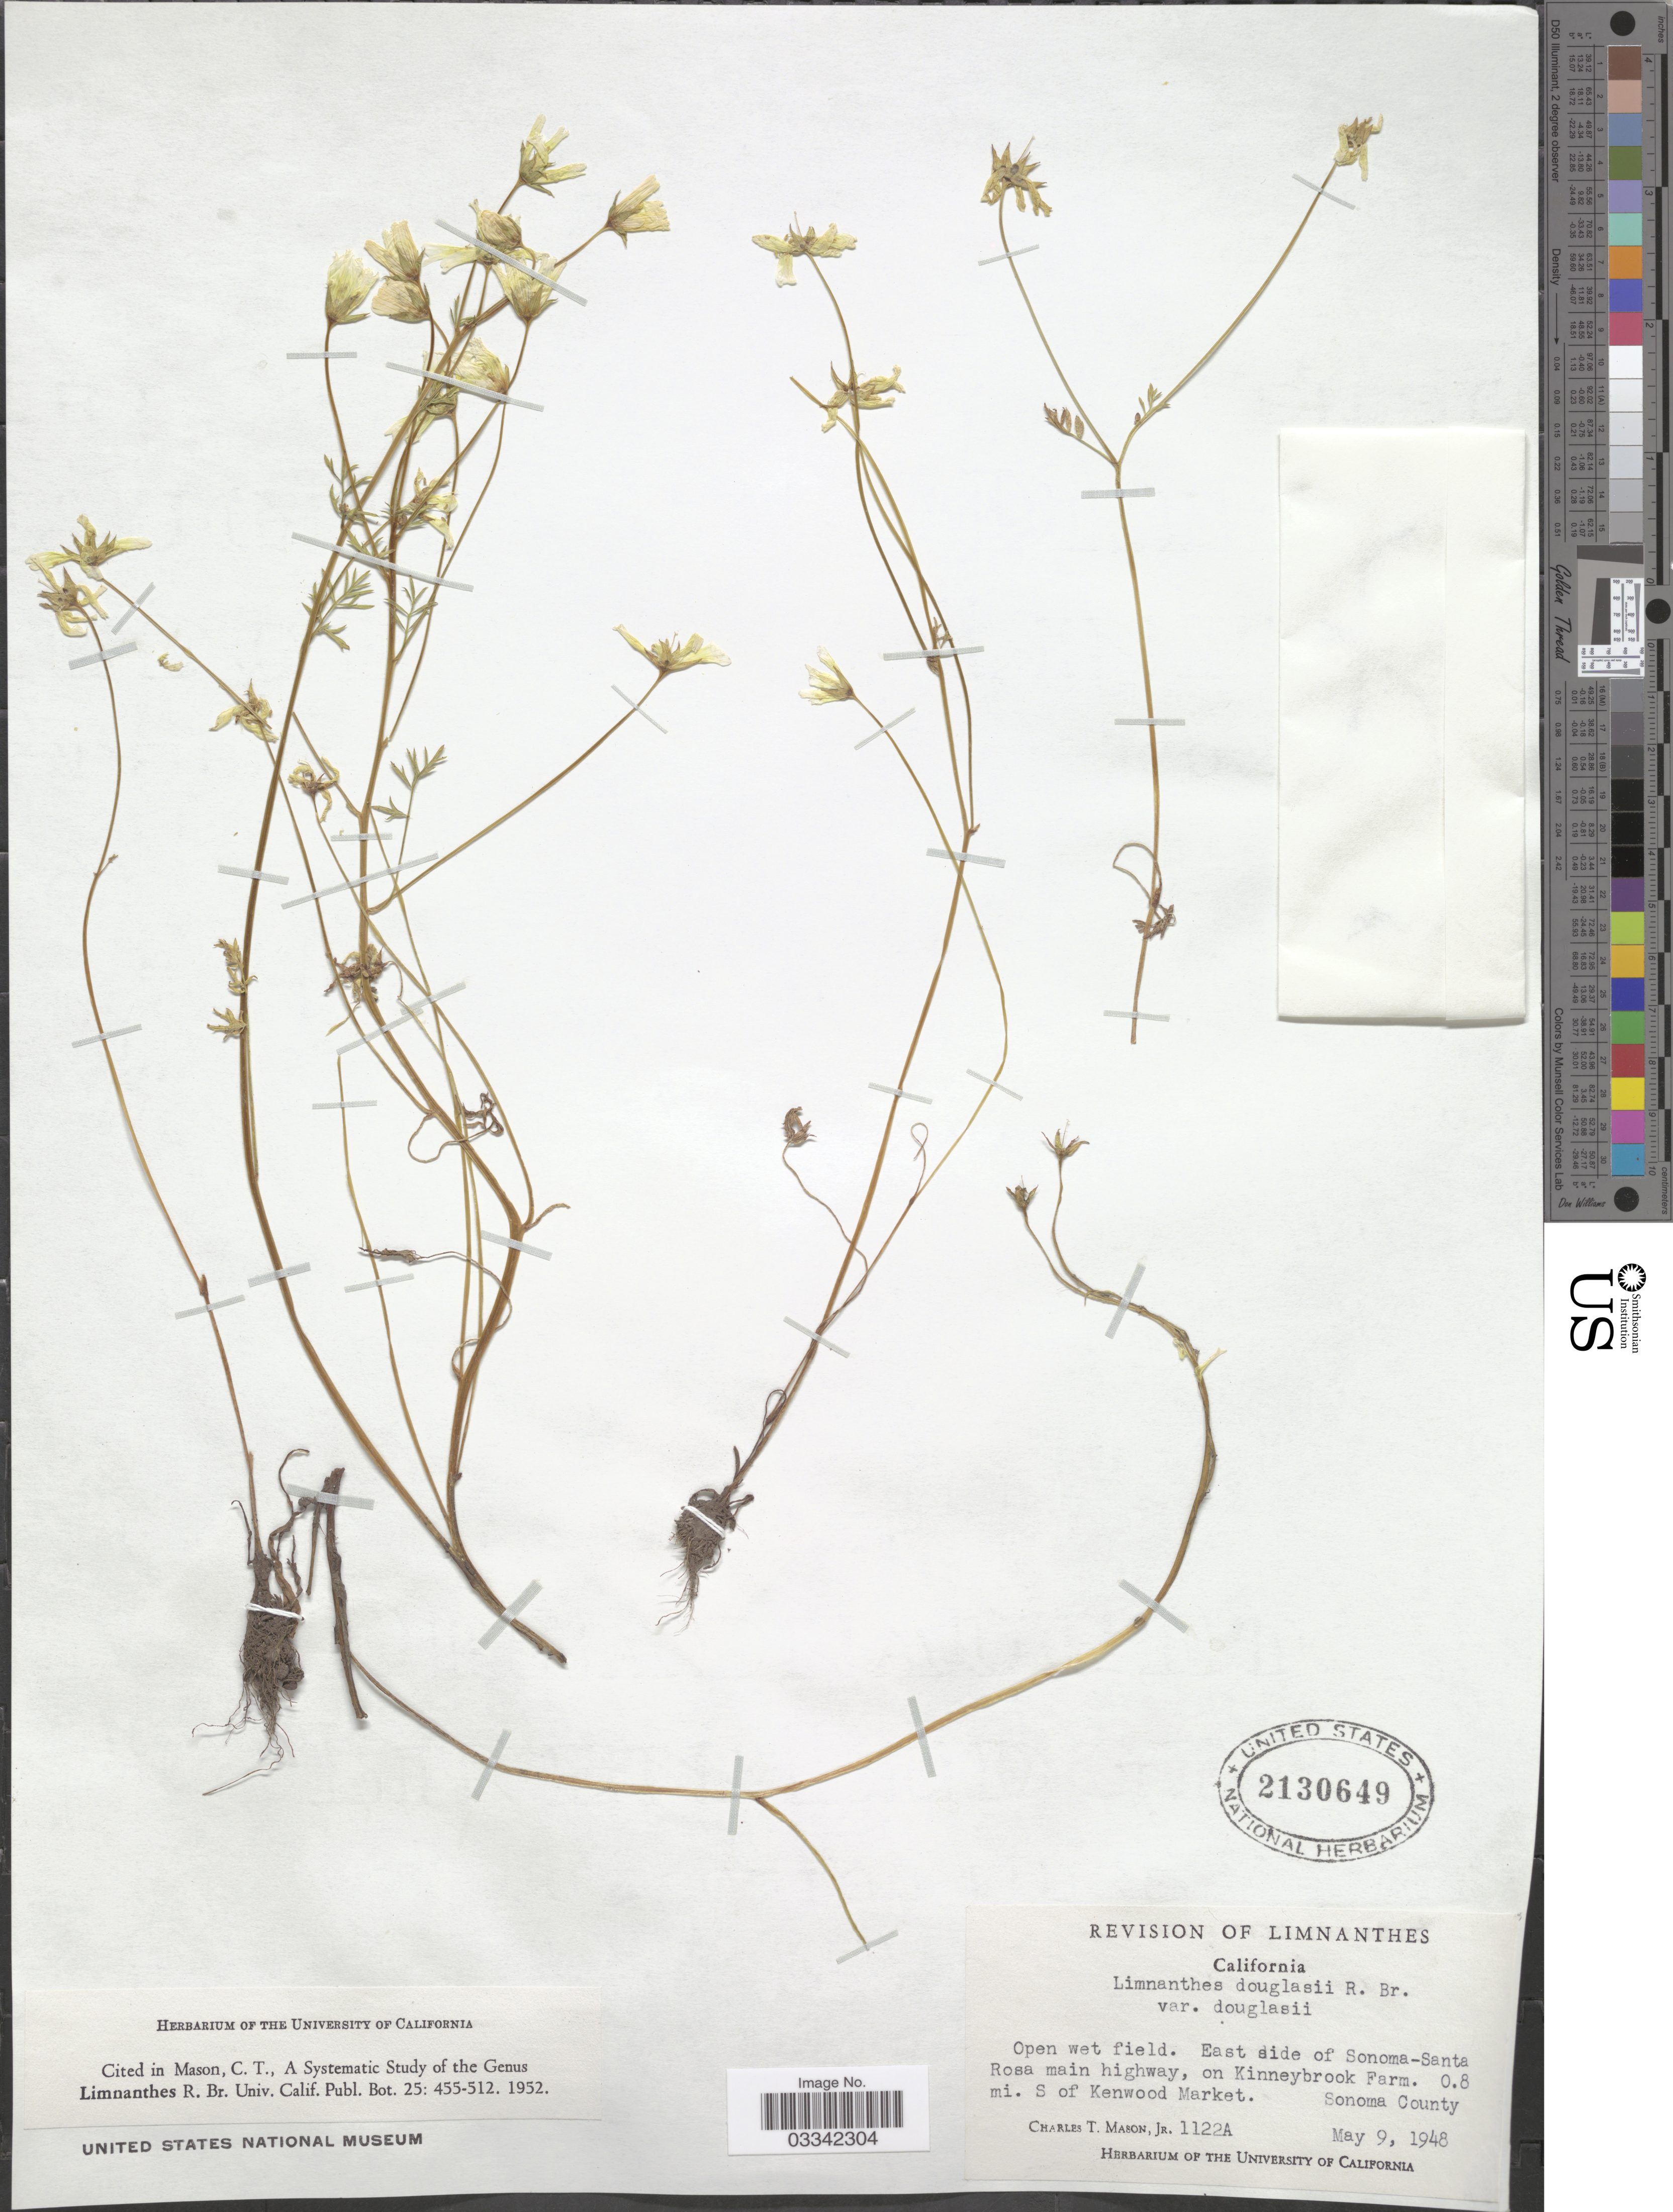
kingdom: Plantae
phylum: Tracheophyta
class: Magnoliopsida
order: Brassicales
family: Limnanthaceae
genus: Limnanthes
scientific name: Limnanthes douglasii var. douglasii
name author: R. Br.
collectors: C. T. Mason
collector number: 1122A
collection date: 1948-05-09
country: United States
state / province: California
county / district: Sonoma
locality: East side of Sonoma-Santa Rosa main highway, on Kinneybrook Farm. 0.8 mi. S of Kenwood Market. Sonoma County.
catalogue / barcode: US 2130649